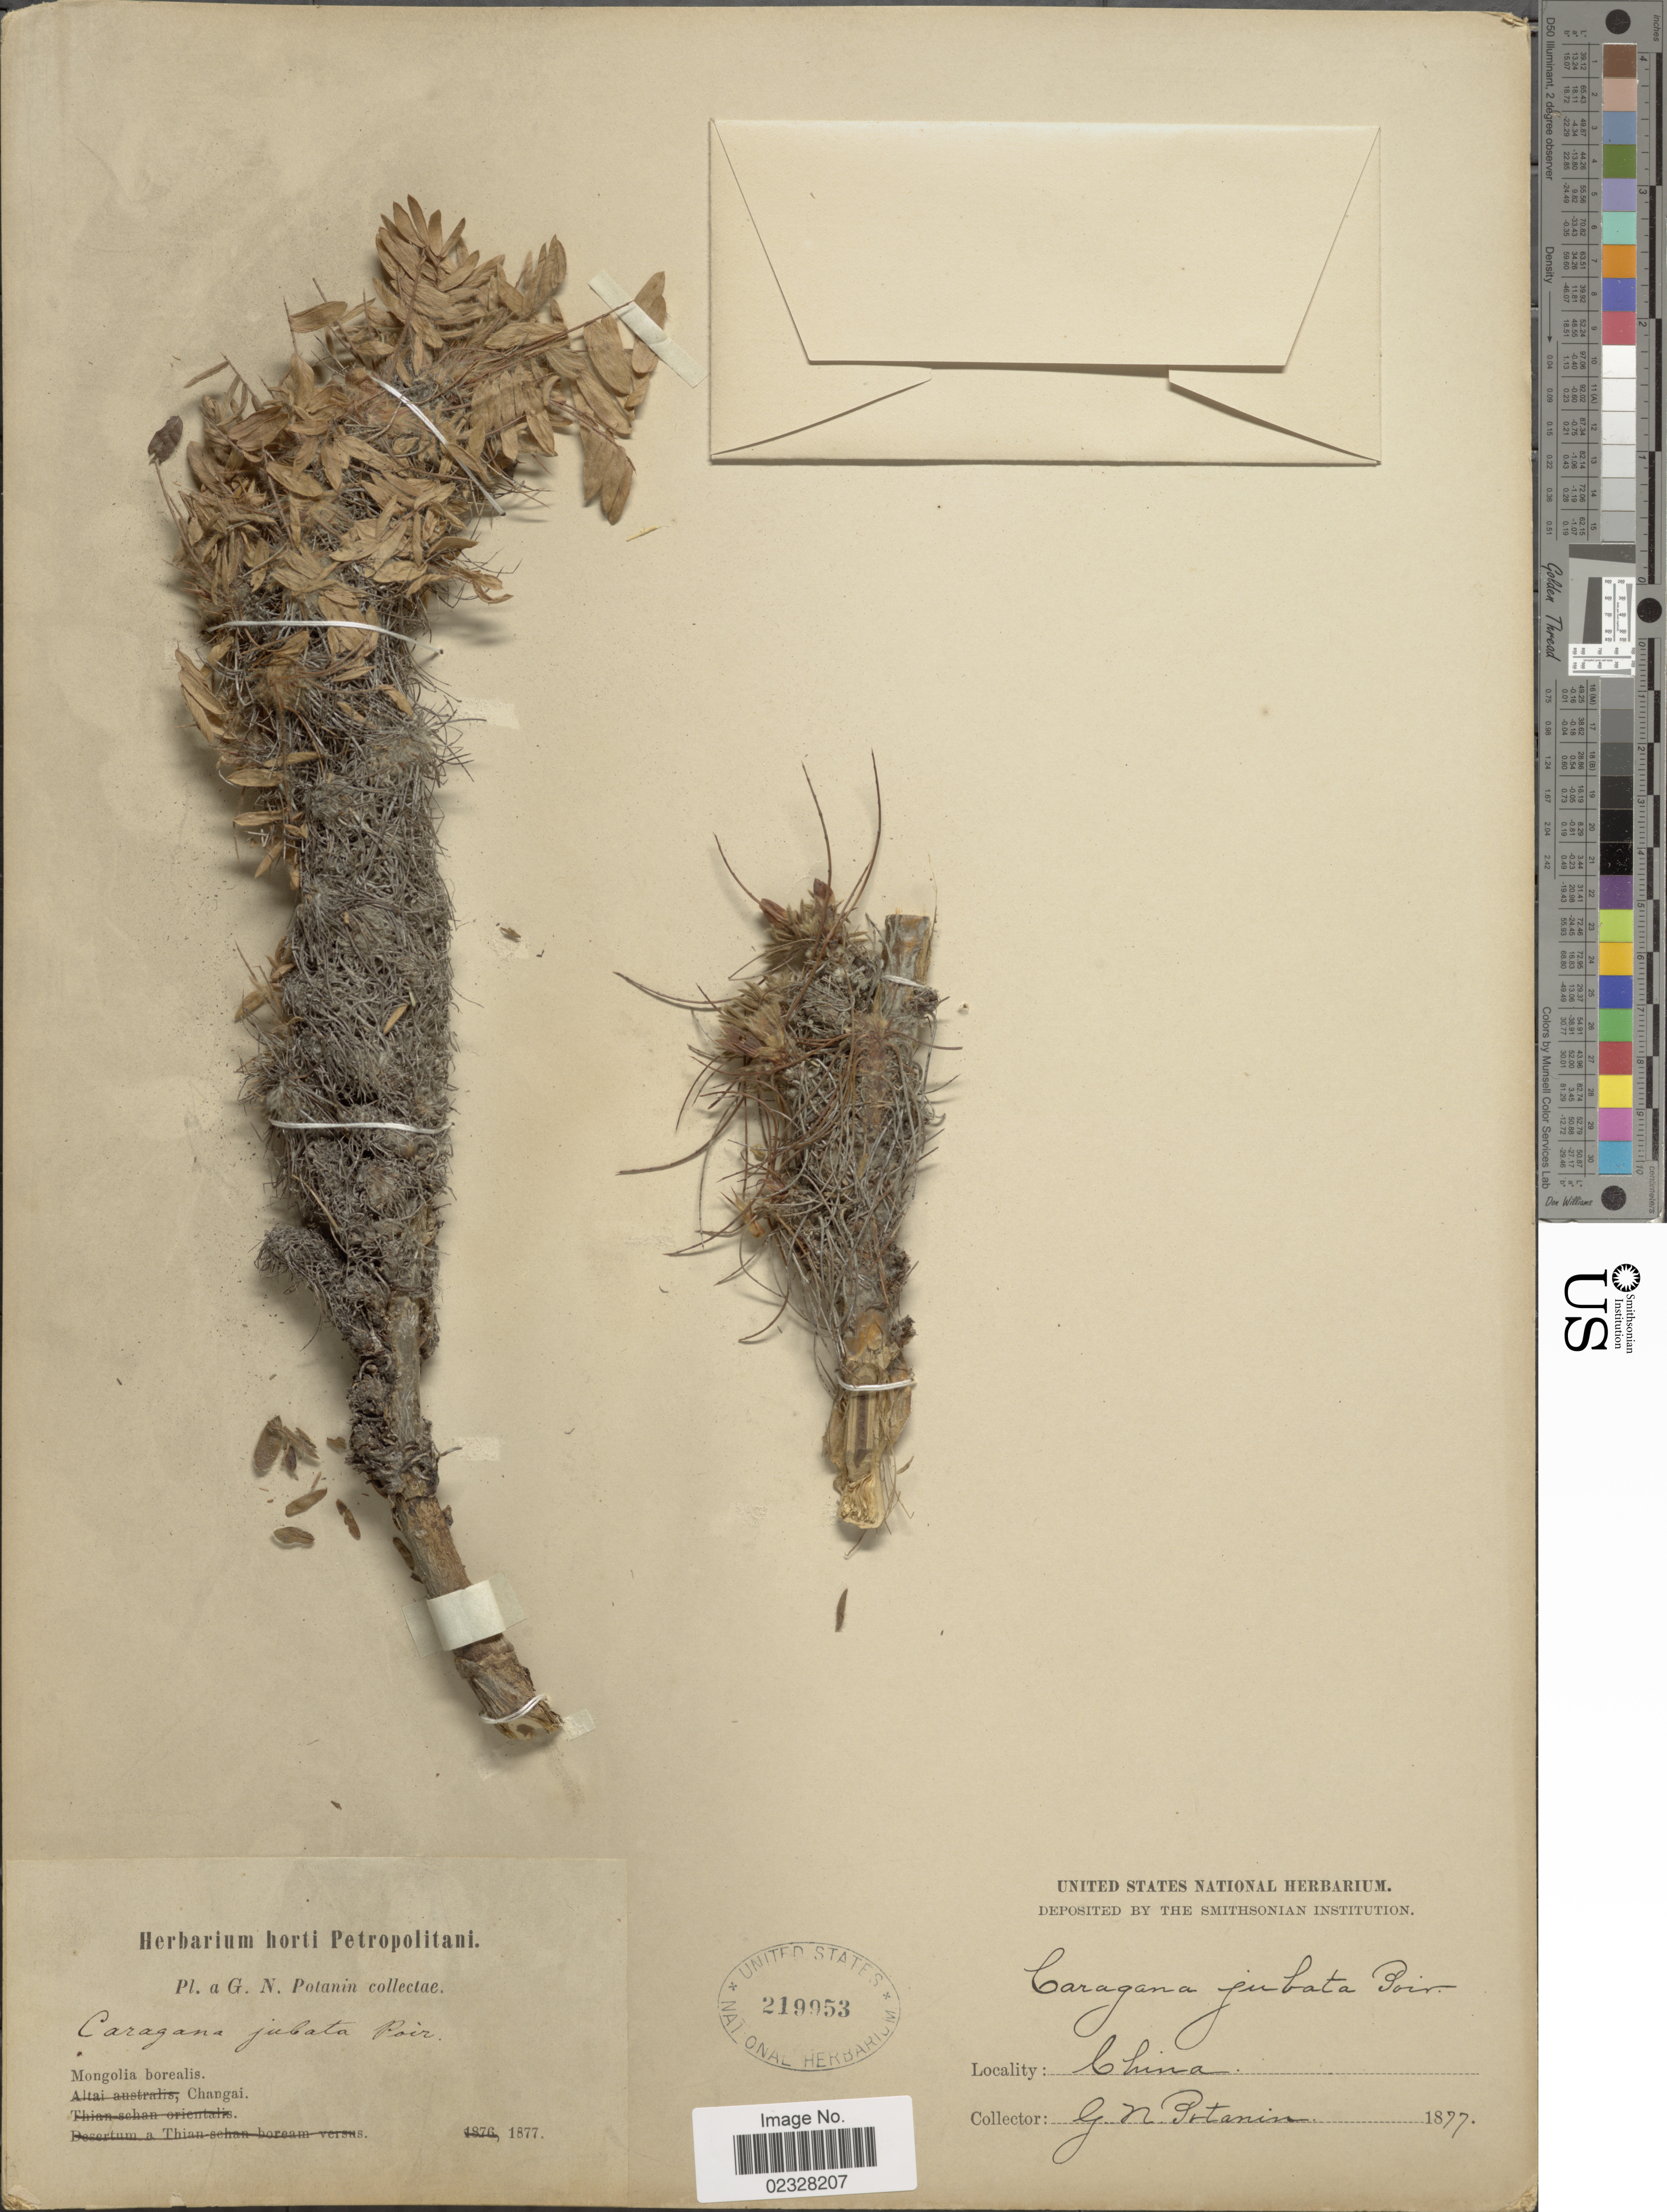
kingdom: Plantae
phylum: Tracheophyta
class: Magnoliopsida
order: Fabales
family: Fabaceae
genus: Caragana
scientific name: Caragana jubata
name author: Poir.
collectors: G. Potanin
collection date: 1877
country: China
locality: China. Mongolia borealis. Changai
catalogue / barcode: US 219953